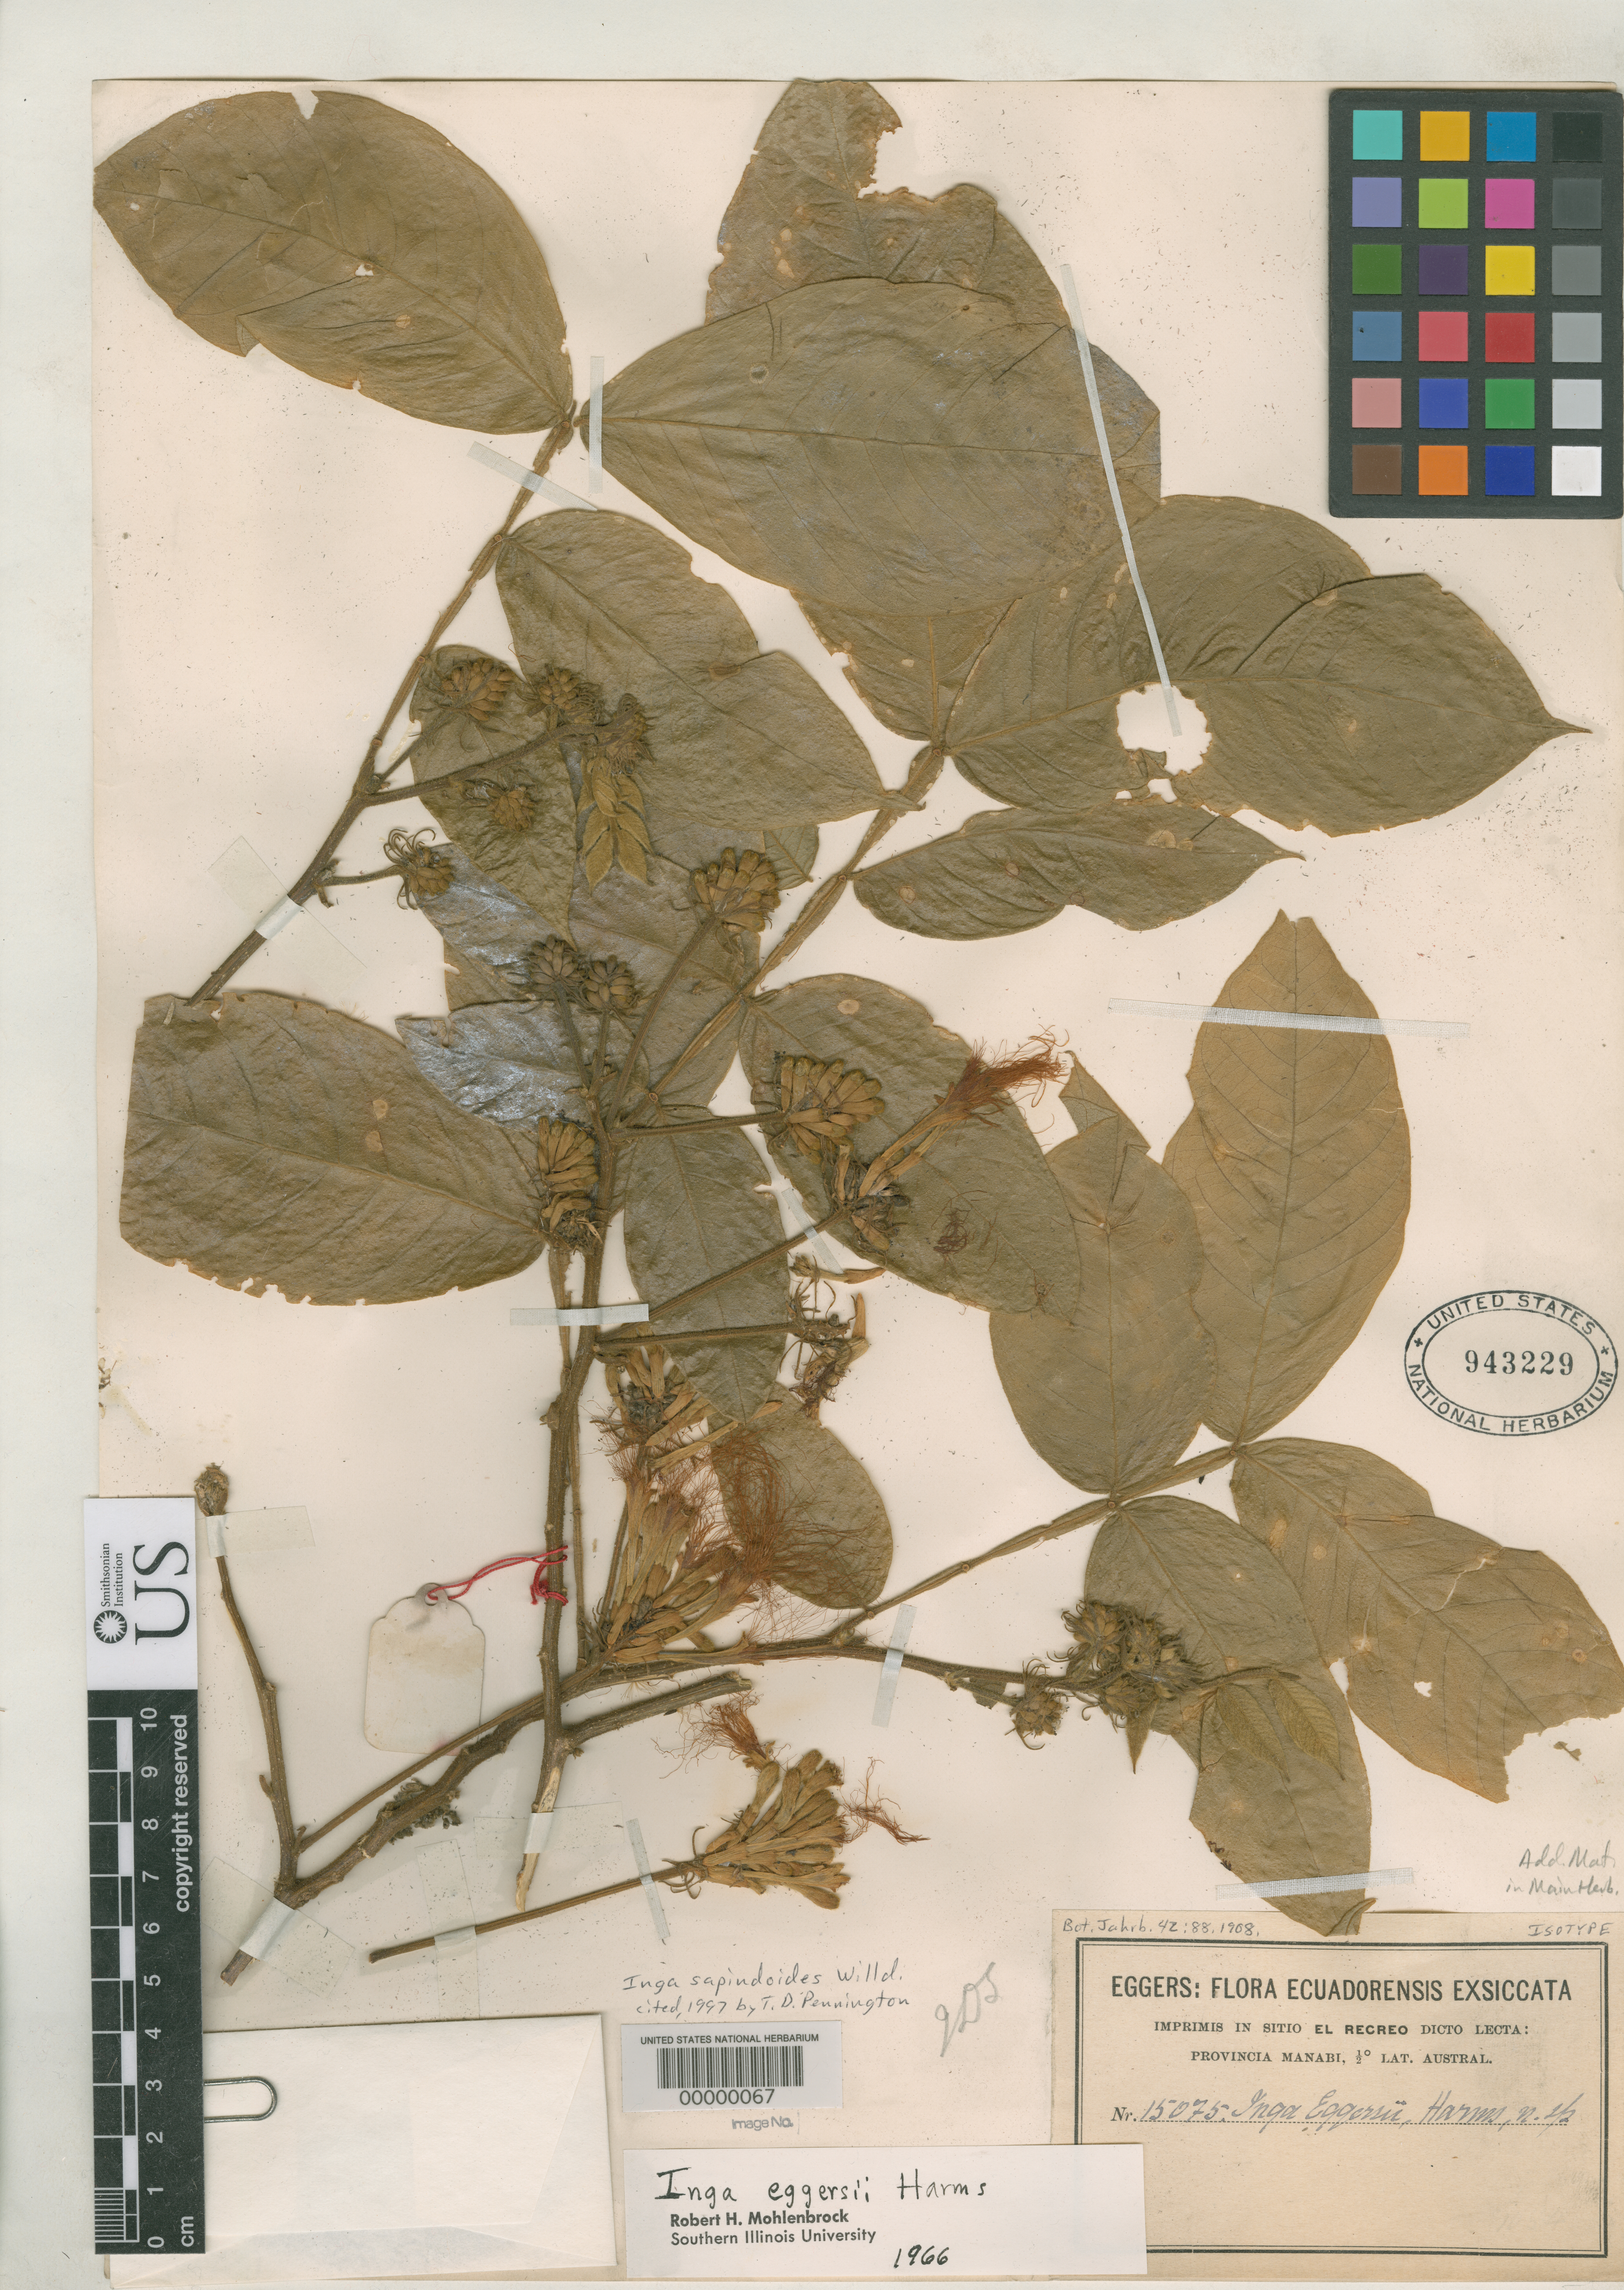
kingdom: Plantae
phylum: Tracheophyta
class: Magnoliopsida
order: Fabales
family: Fabaceae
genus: Inga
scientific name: Inga eggersii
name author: Harms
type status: Isotype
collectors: H. F. A. von Eggers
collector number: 15075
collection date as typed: Aug 1893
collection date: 1893-08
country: Ecuador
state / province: Manabí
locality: El Recreo.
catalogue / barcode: US 943229